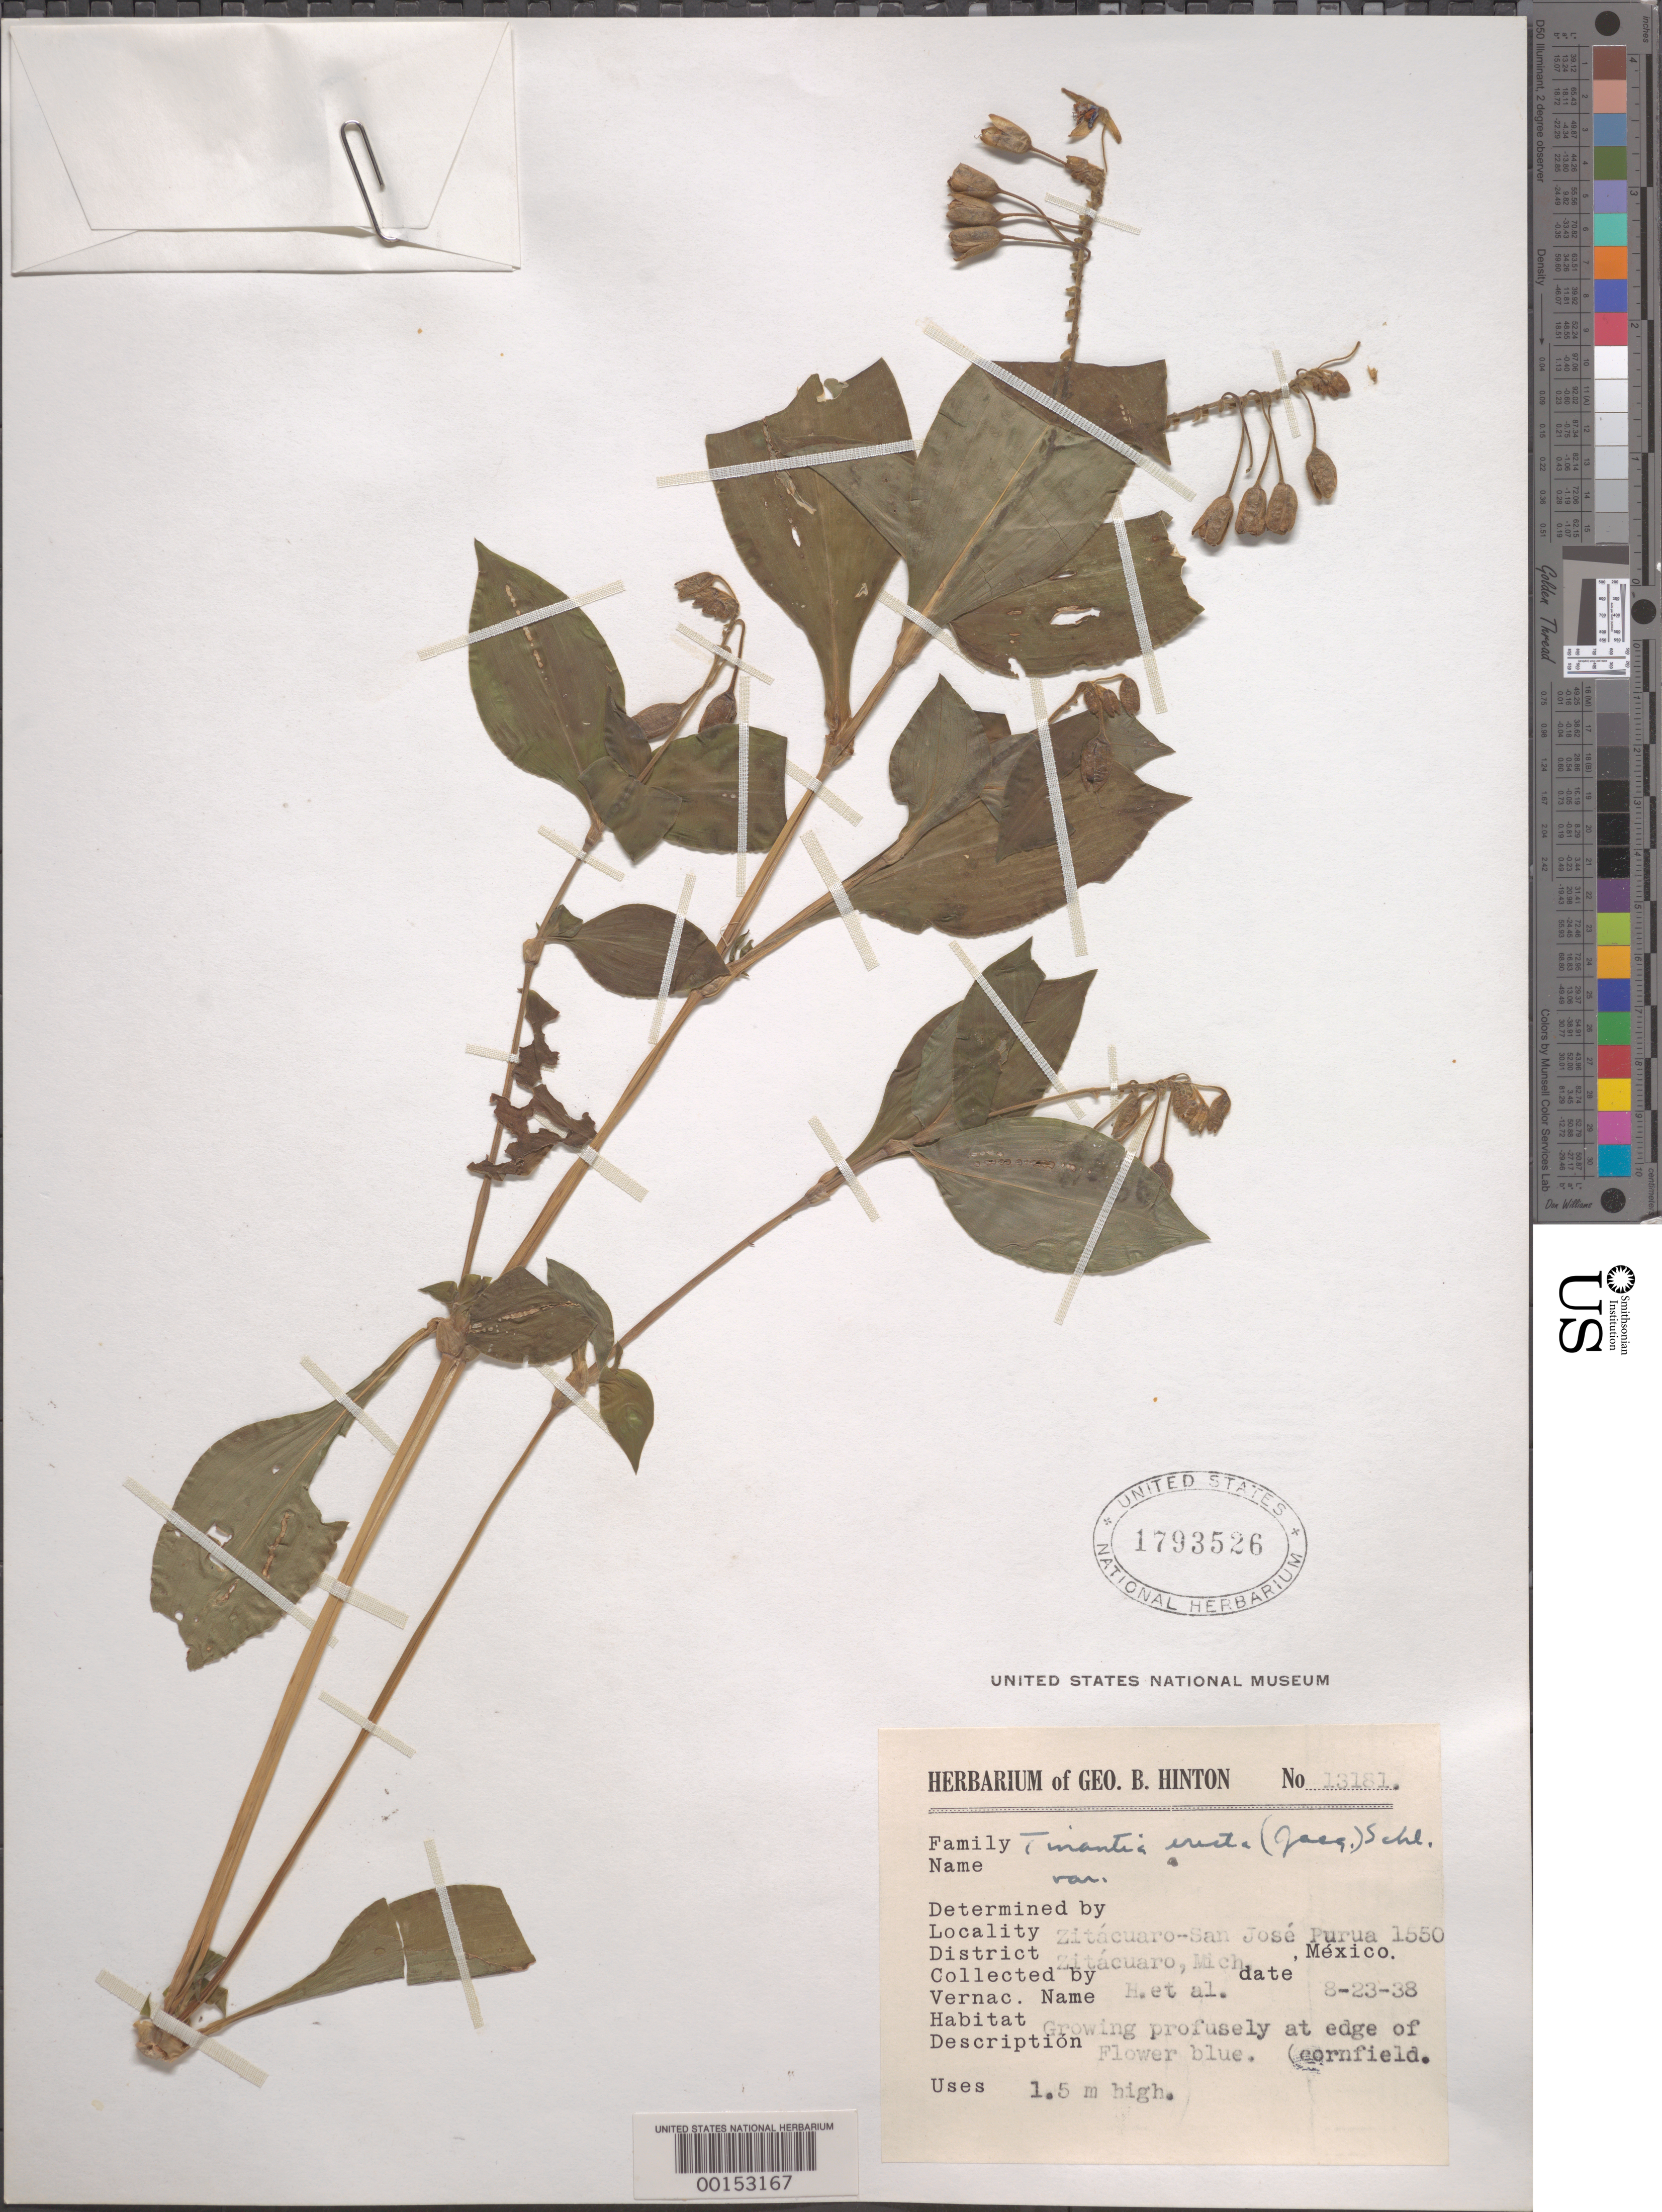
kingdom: Plantae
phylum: Tracheophyta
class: Liliopsida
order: Commelinales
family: Commelinaceae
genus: Tinantia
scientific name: Tinantia erecta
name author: (Jacq.) Fenzl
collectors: G. B. Hinton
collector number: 13181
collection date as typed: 23 Aug 1938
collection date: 1938-08-23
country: Mexico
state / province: Michoacán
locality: Zitacuaro, San Jose Purua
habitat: Edge of cornfield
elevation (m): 1550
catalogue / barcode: US 1793526